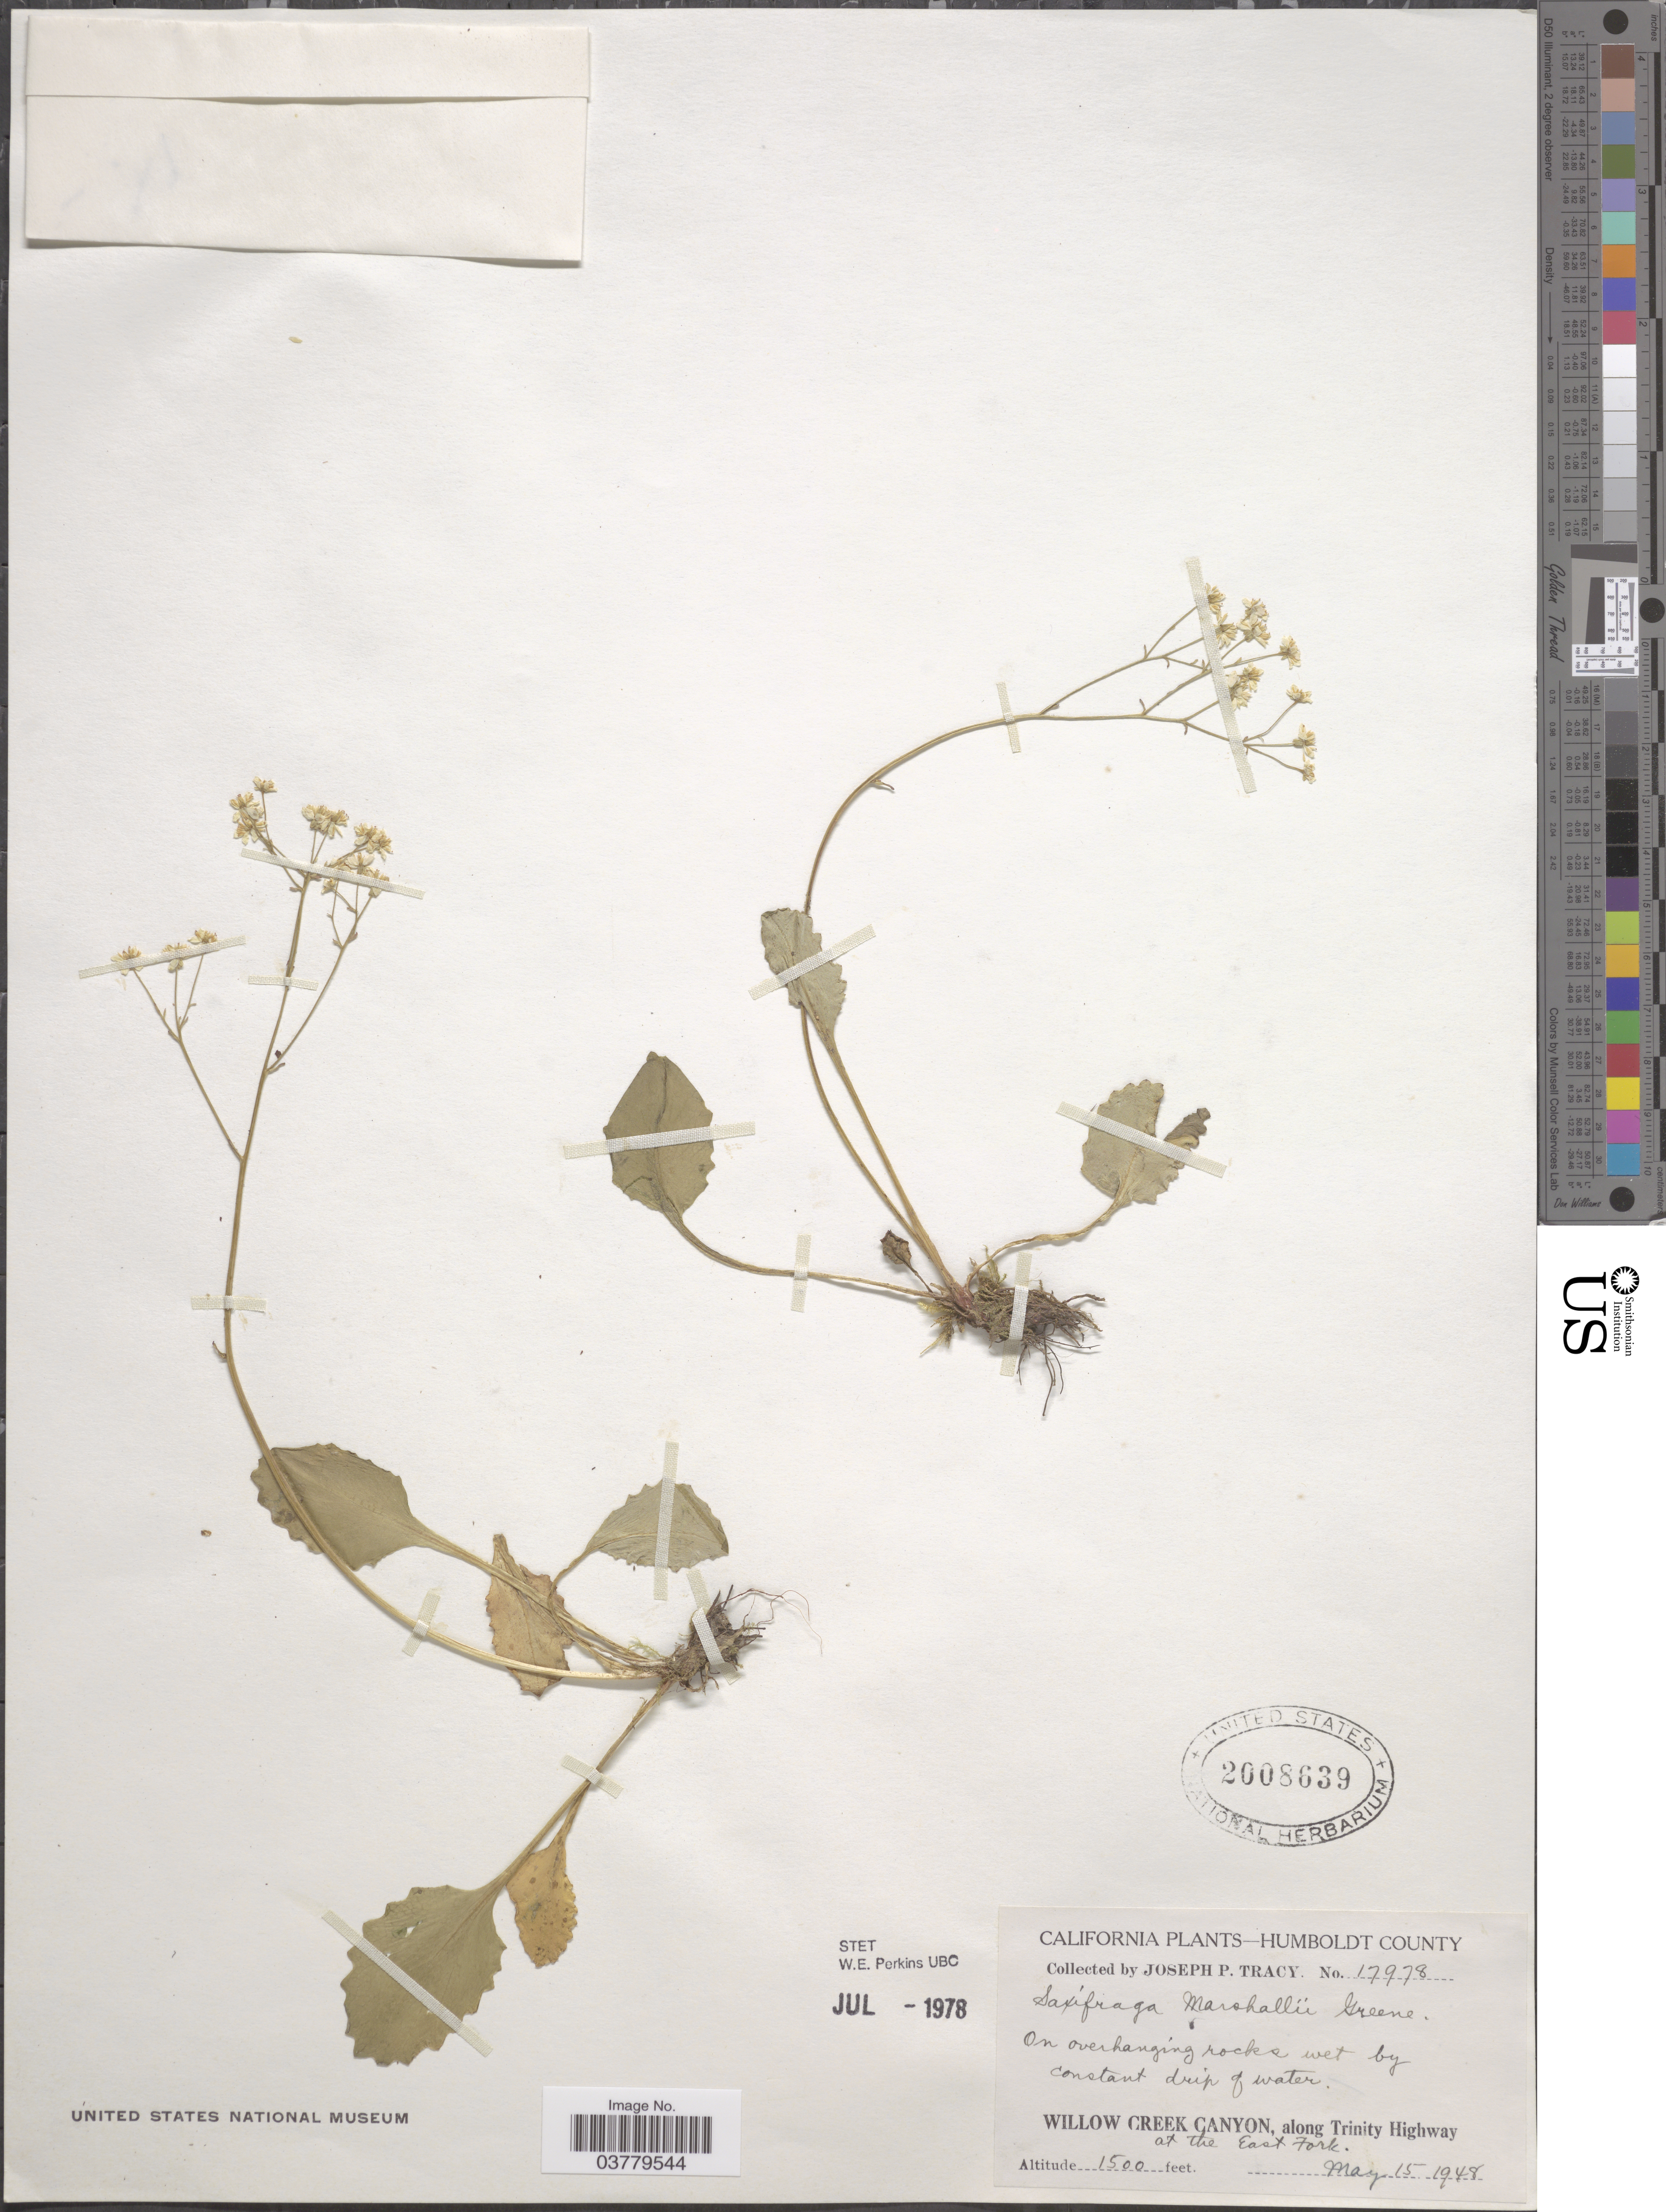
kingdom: Plantae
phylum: Tracheophyta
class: Magnoliopsida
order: Saxifragales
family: Saxifragaceae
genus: Micranthes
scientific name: Micranthes marshallii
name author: (Greene) Small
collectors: J. Tracy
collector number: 17978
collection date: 1948-05-15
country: United States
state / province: California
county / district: Humboldt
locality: Humboldt County. Willow Creek Canyon, along Trinity Highway at the East Fork.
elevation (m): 457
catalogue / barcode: US 2008639